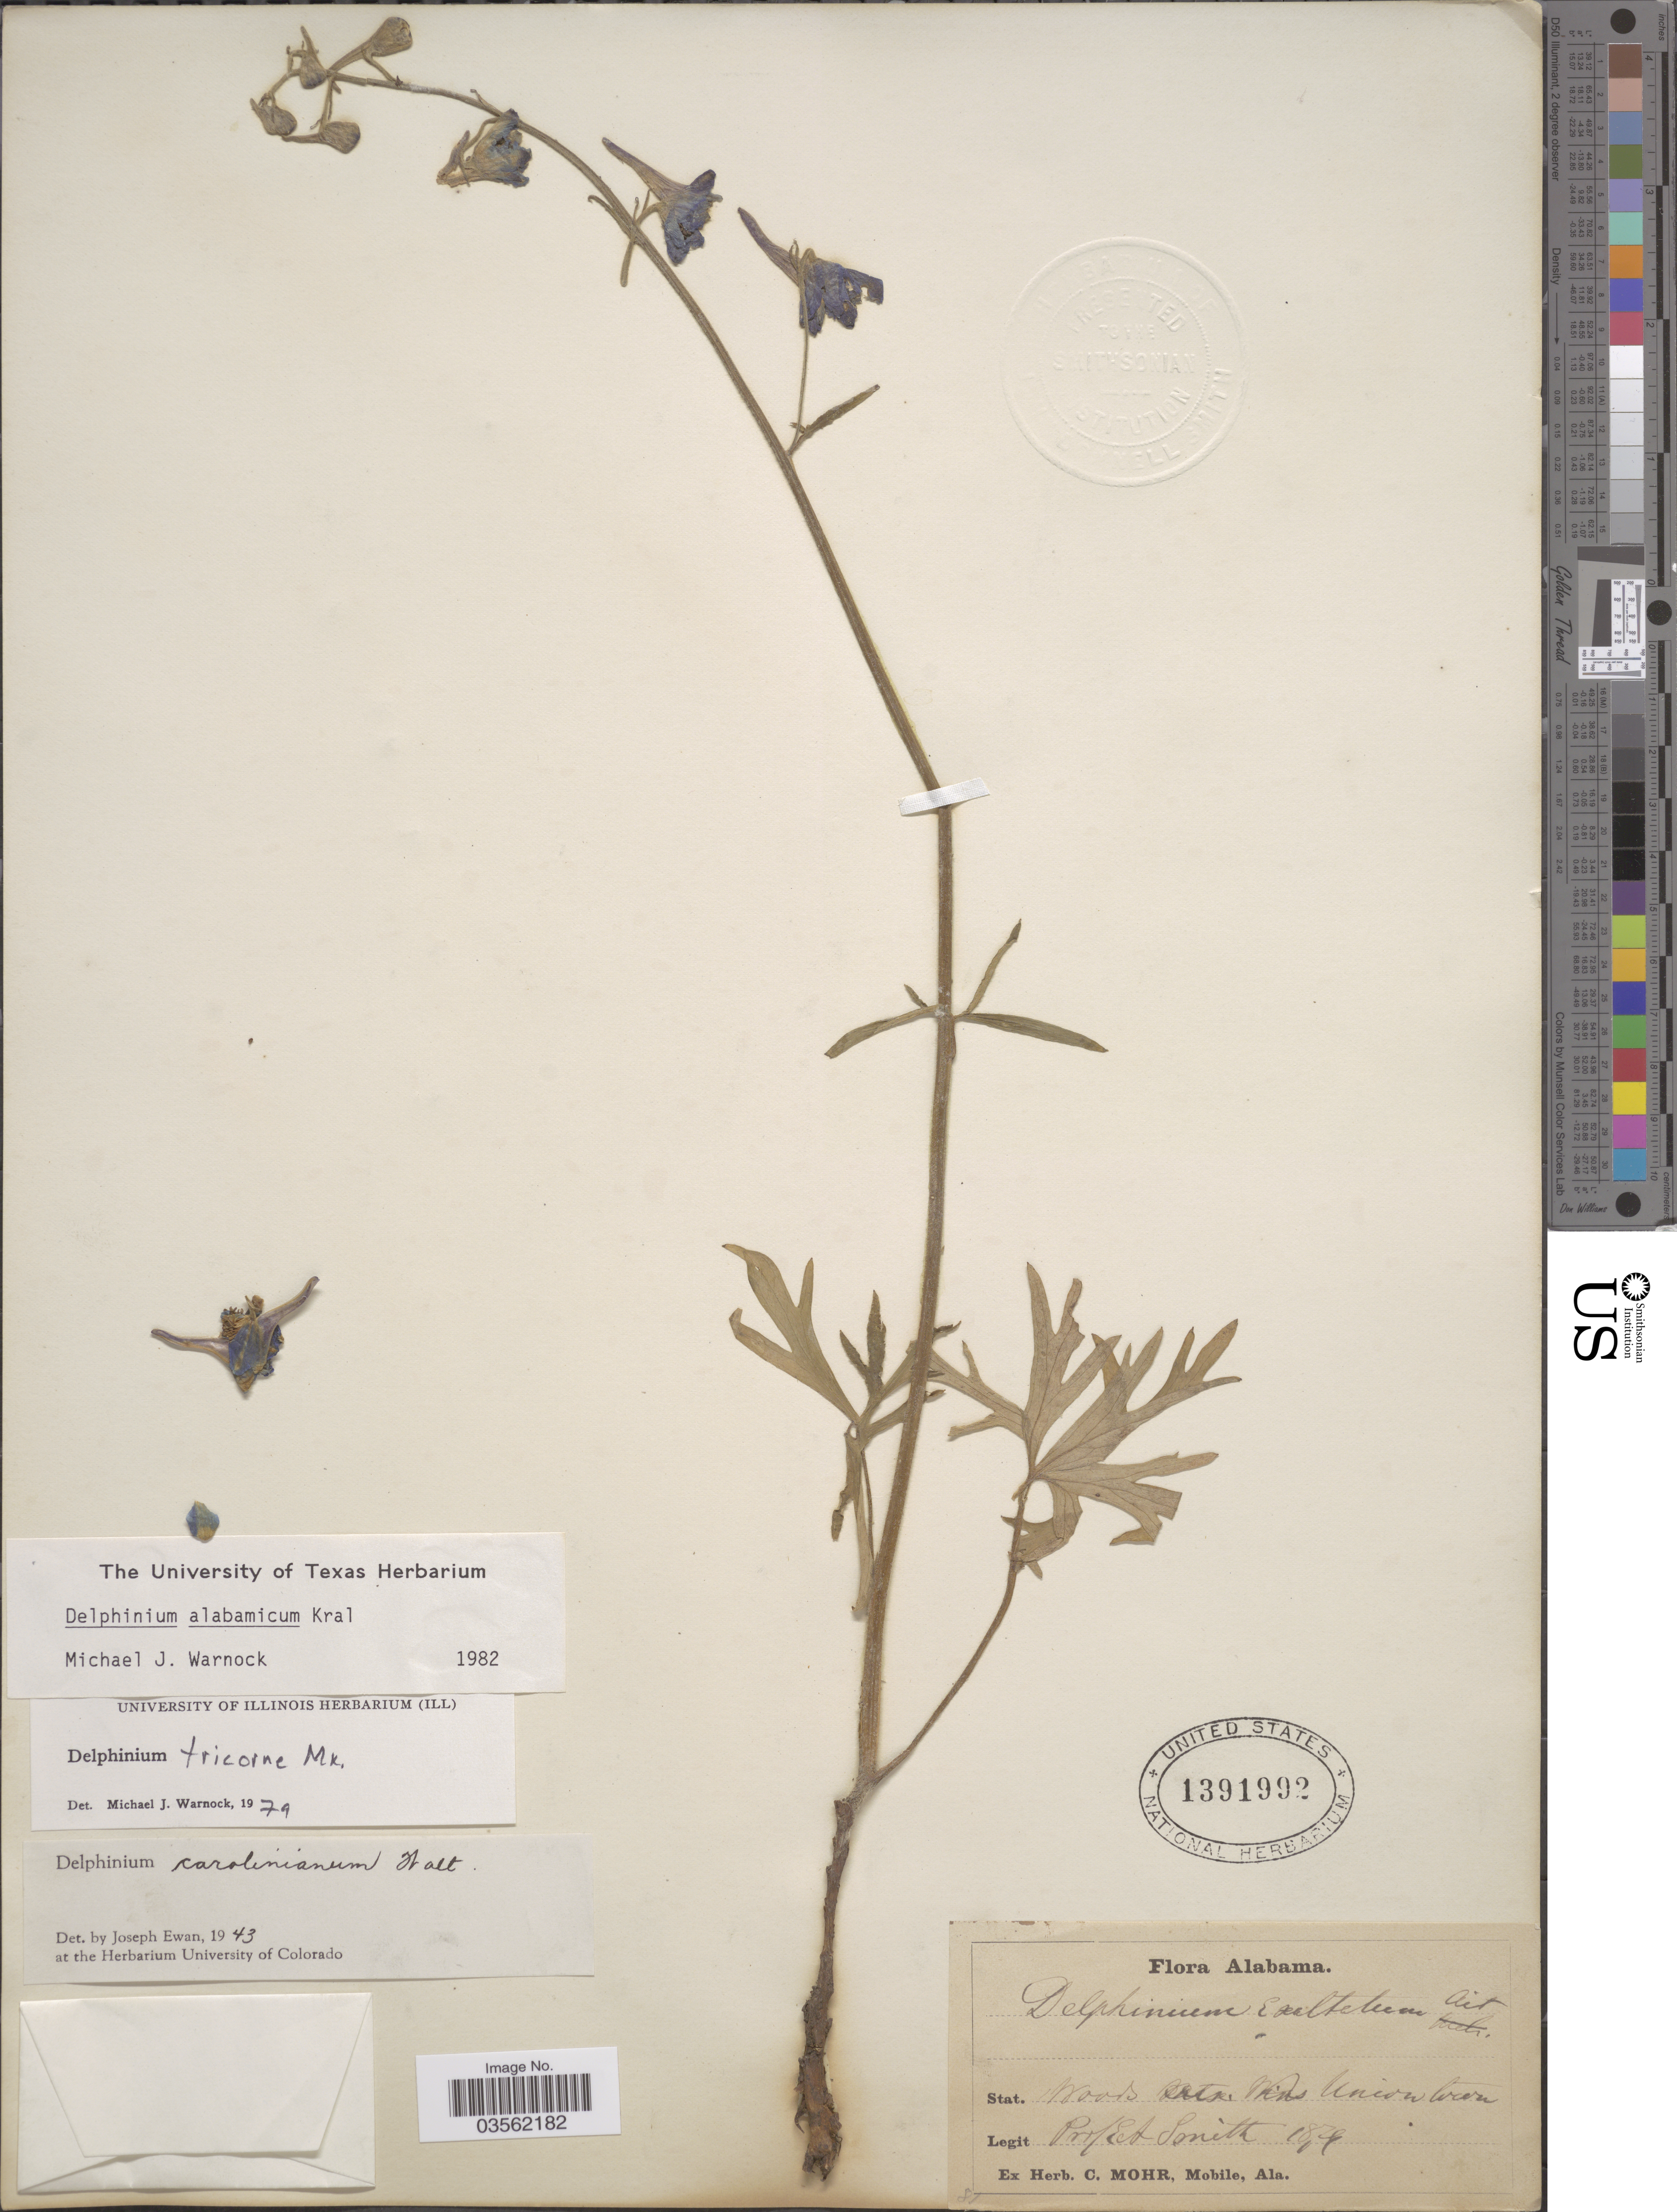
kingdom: Plantae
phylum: Tracheophyta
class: Magnoliopsida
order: Ranunculales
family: Ranunculaceae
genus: Delphinium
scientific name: Delphinium alabamicum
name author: Kral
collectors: E. A. Smith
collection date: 1829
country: United States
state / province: Alabama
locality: Stat. Woods Union town.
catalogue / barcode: US 1391992